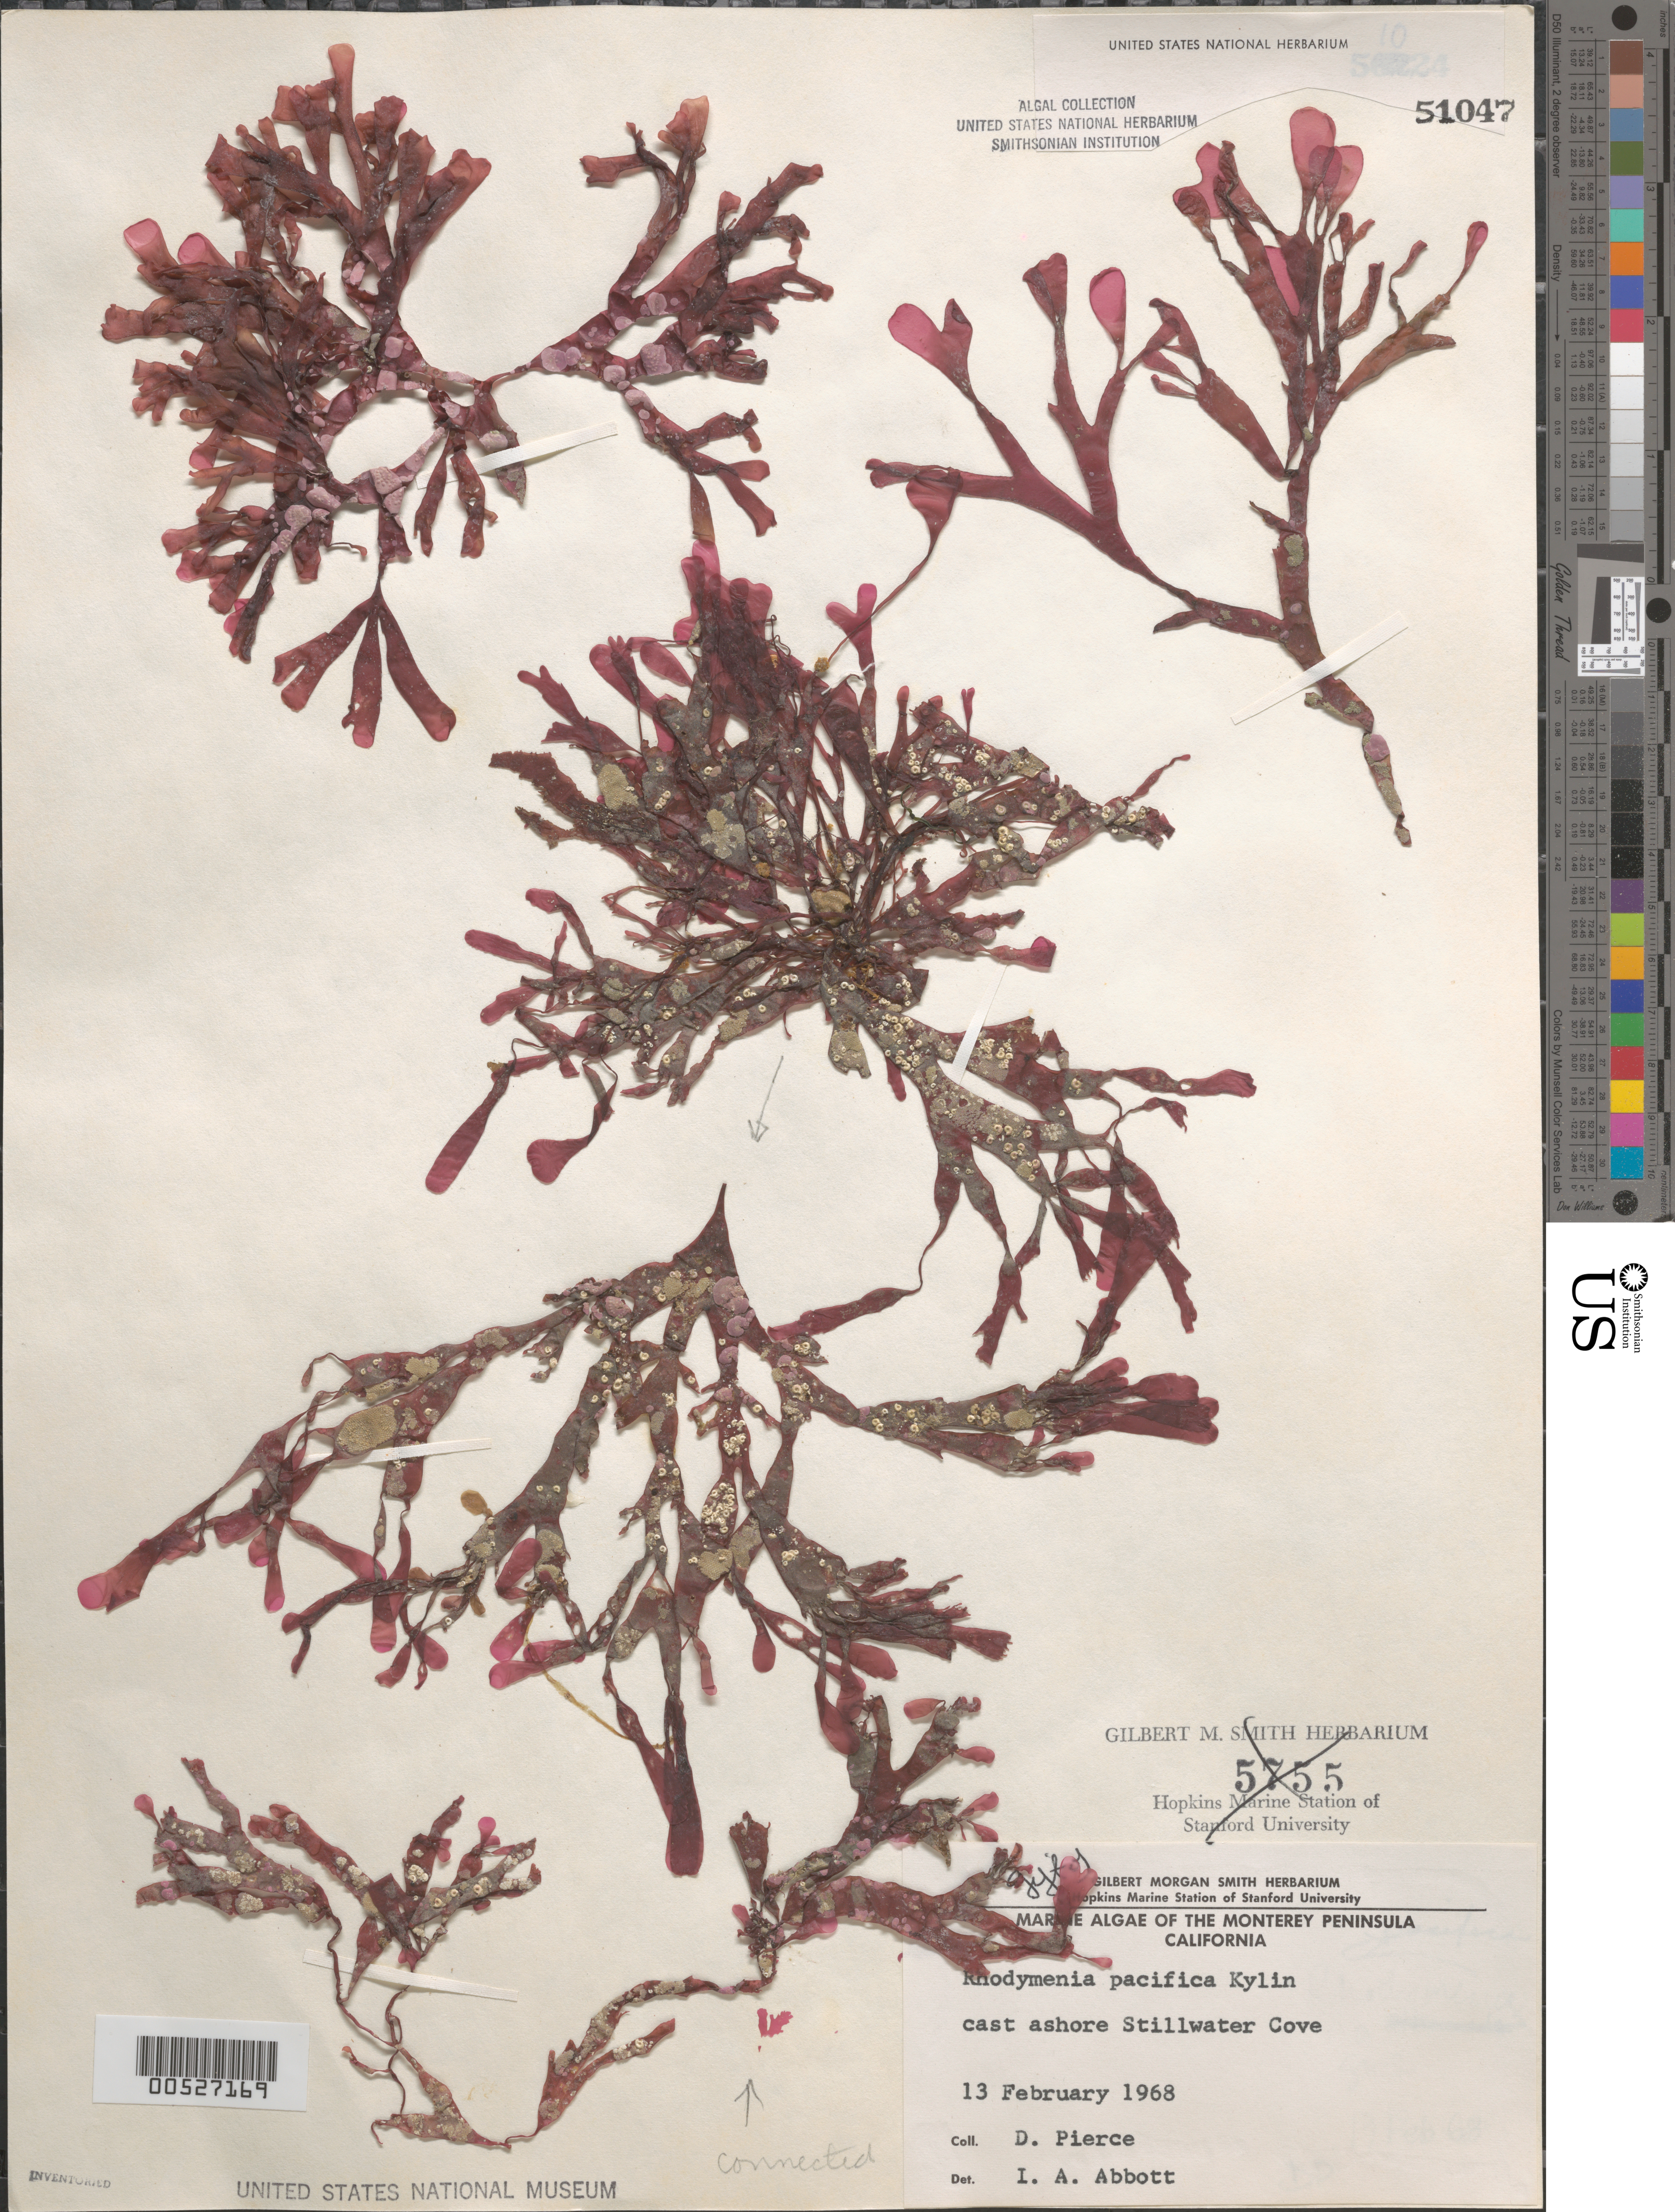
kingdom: Plantae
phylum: Rhodophyta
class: Florideophyceae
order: Rhodymeniales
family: Rhodymeniaceae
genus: Rhodymenia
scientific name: Rhodymenia pacifica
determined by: Abbott, Isabella A.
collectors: D. Pierce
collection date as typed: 13 Feb 1968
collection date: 1968-02-13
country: United States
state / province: California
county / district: Monterey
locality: Stillwater Cove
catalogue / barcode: US 51047